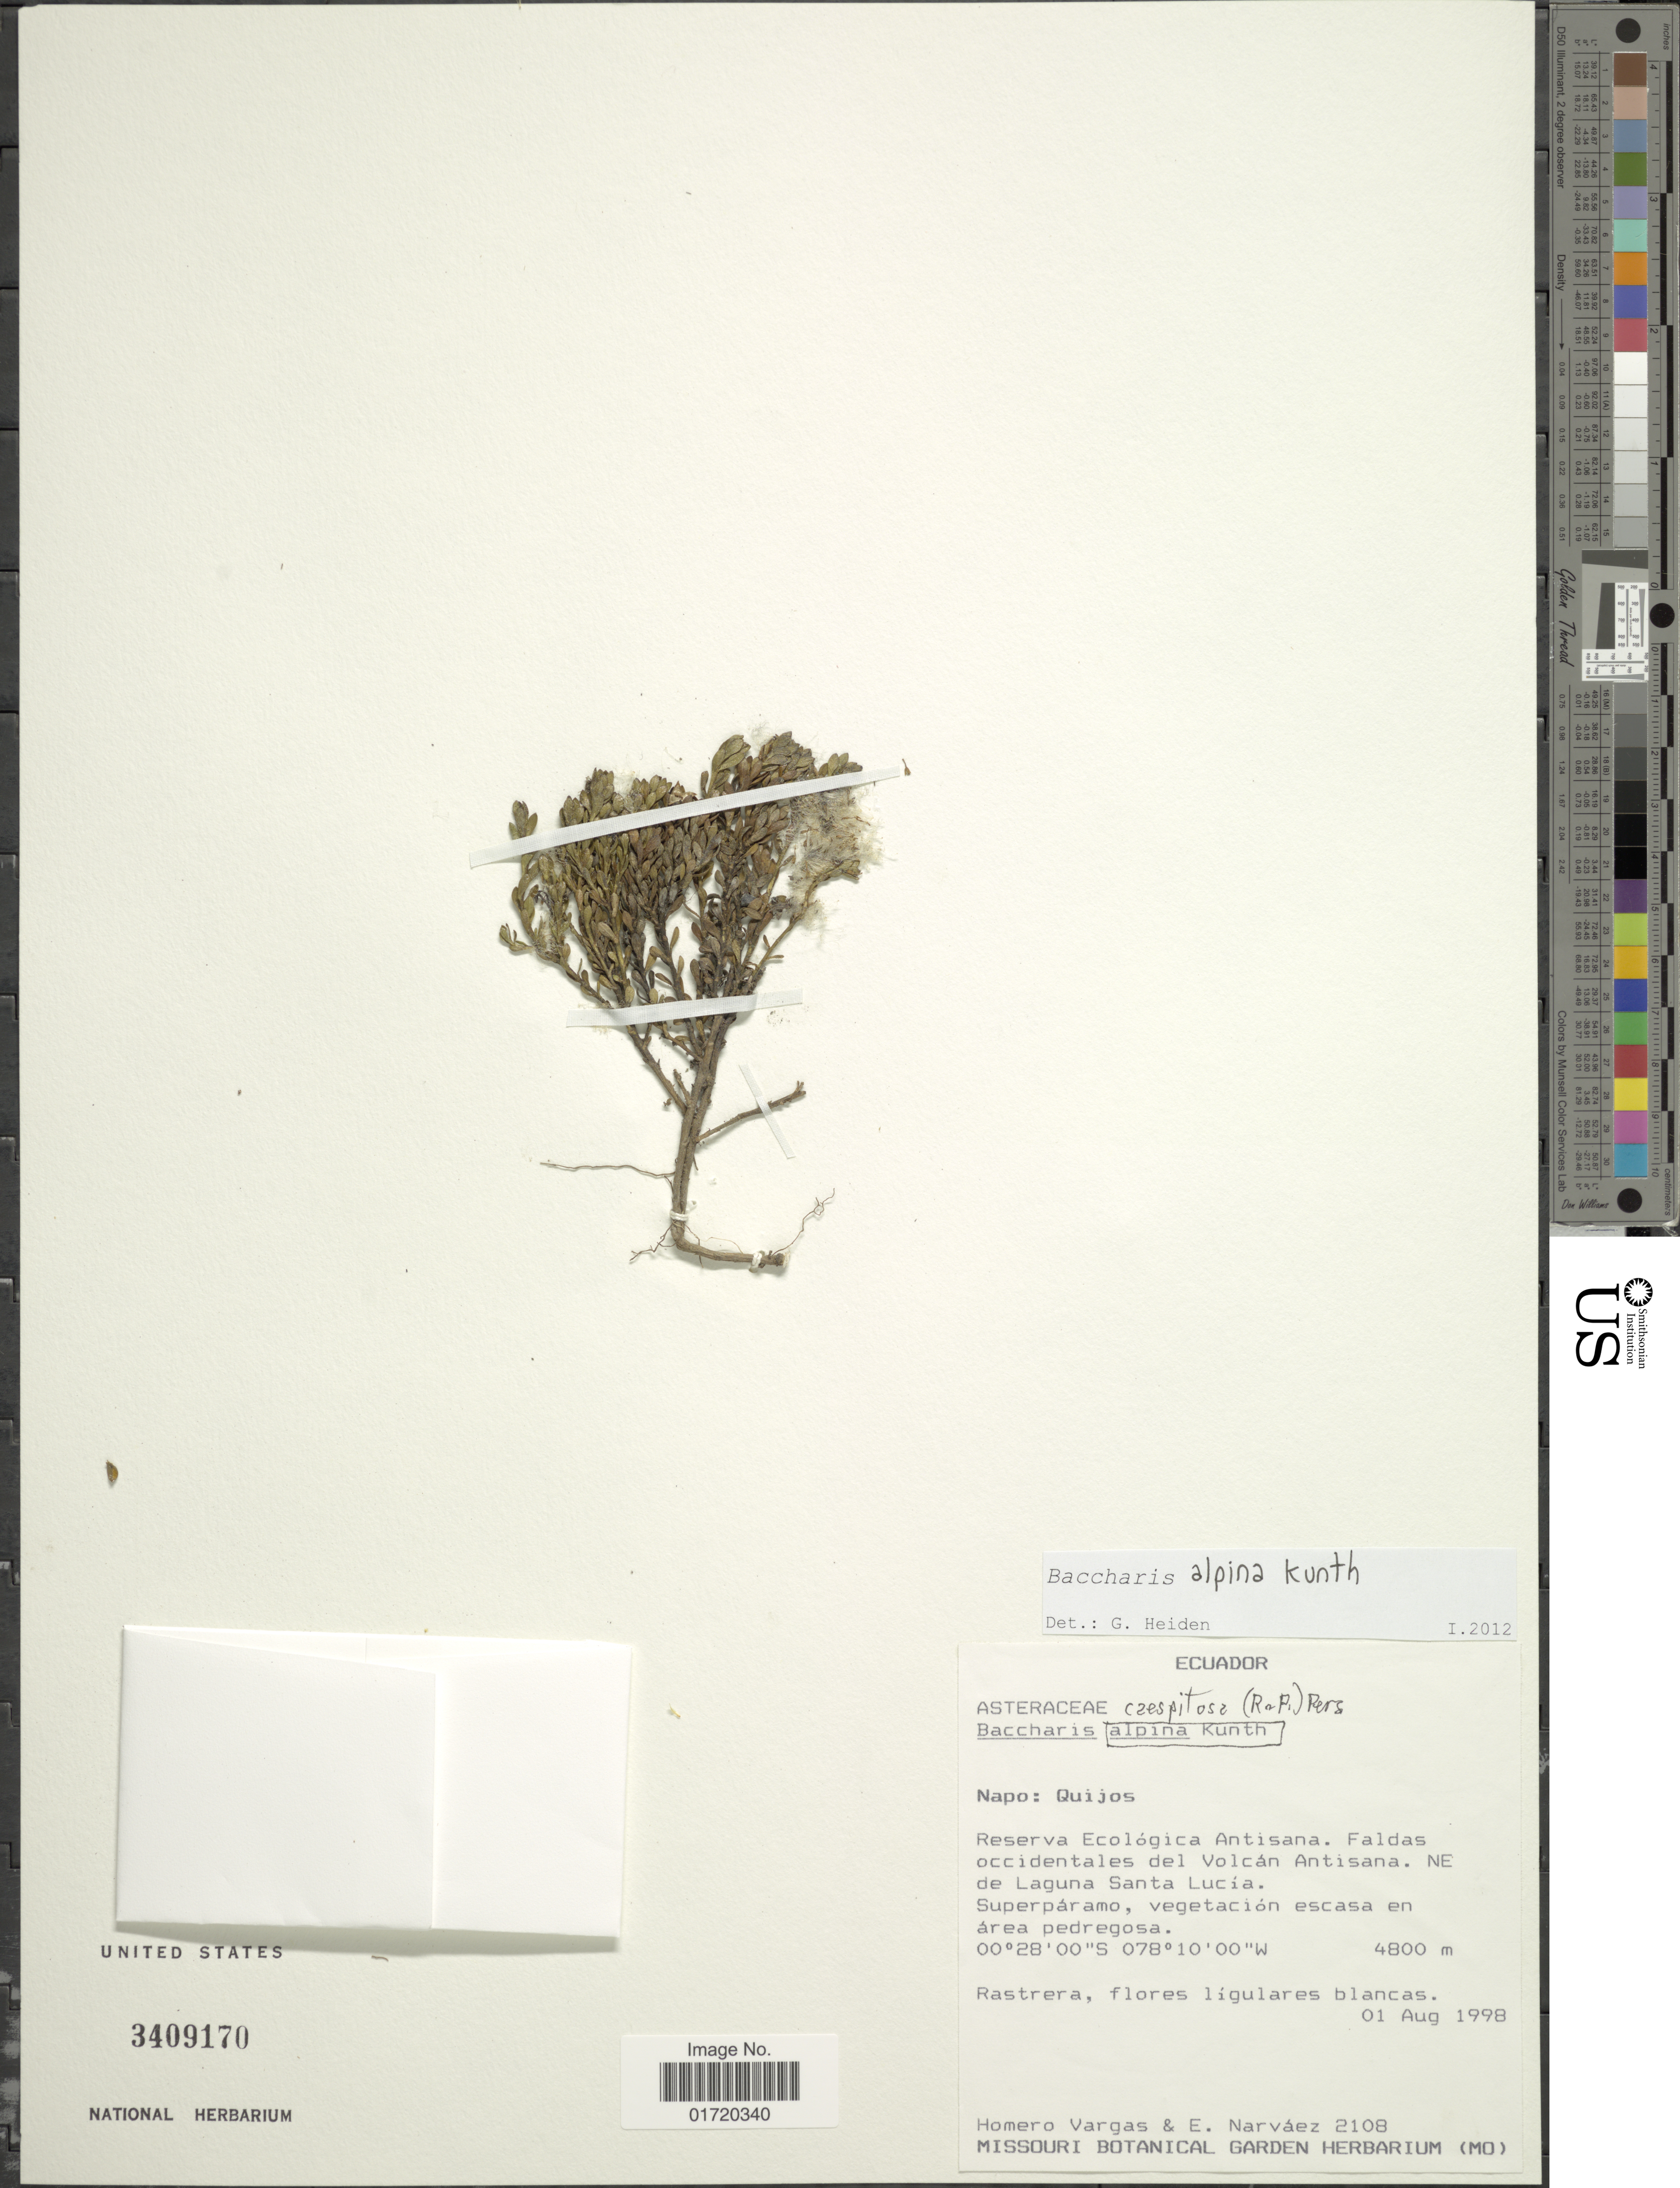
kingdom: Plantae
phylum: Tracheophyta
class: Magnoliopsida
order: Asterales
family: Asteraceae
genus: Baccharis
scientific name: Baccharis alpina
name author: Kunth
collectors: H. Vargas & E. Narváez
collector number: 2108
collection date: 1998-08-01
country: Ecuador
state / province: Napo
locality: Quijos, Reserva Ecologica Antisana, Faldas occidentales del Volcan Antisana, NE de Laguna Santa Lucia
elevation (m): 4800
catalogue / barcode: US 3409170